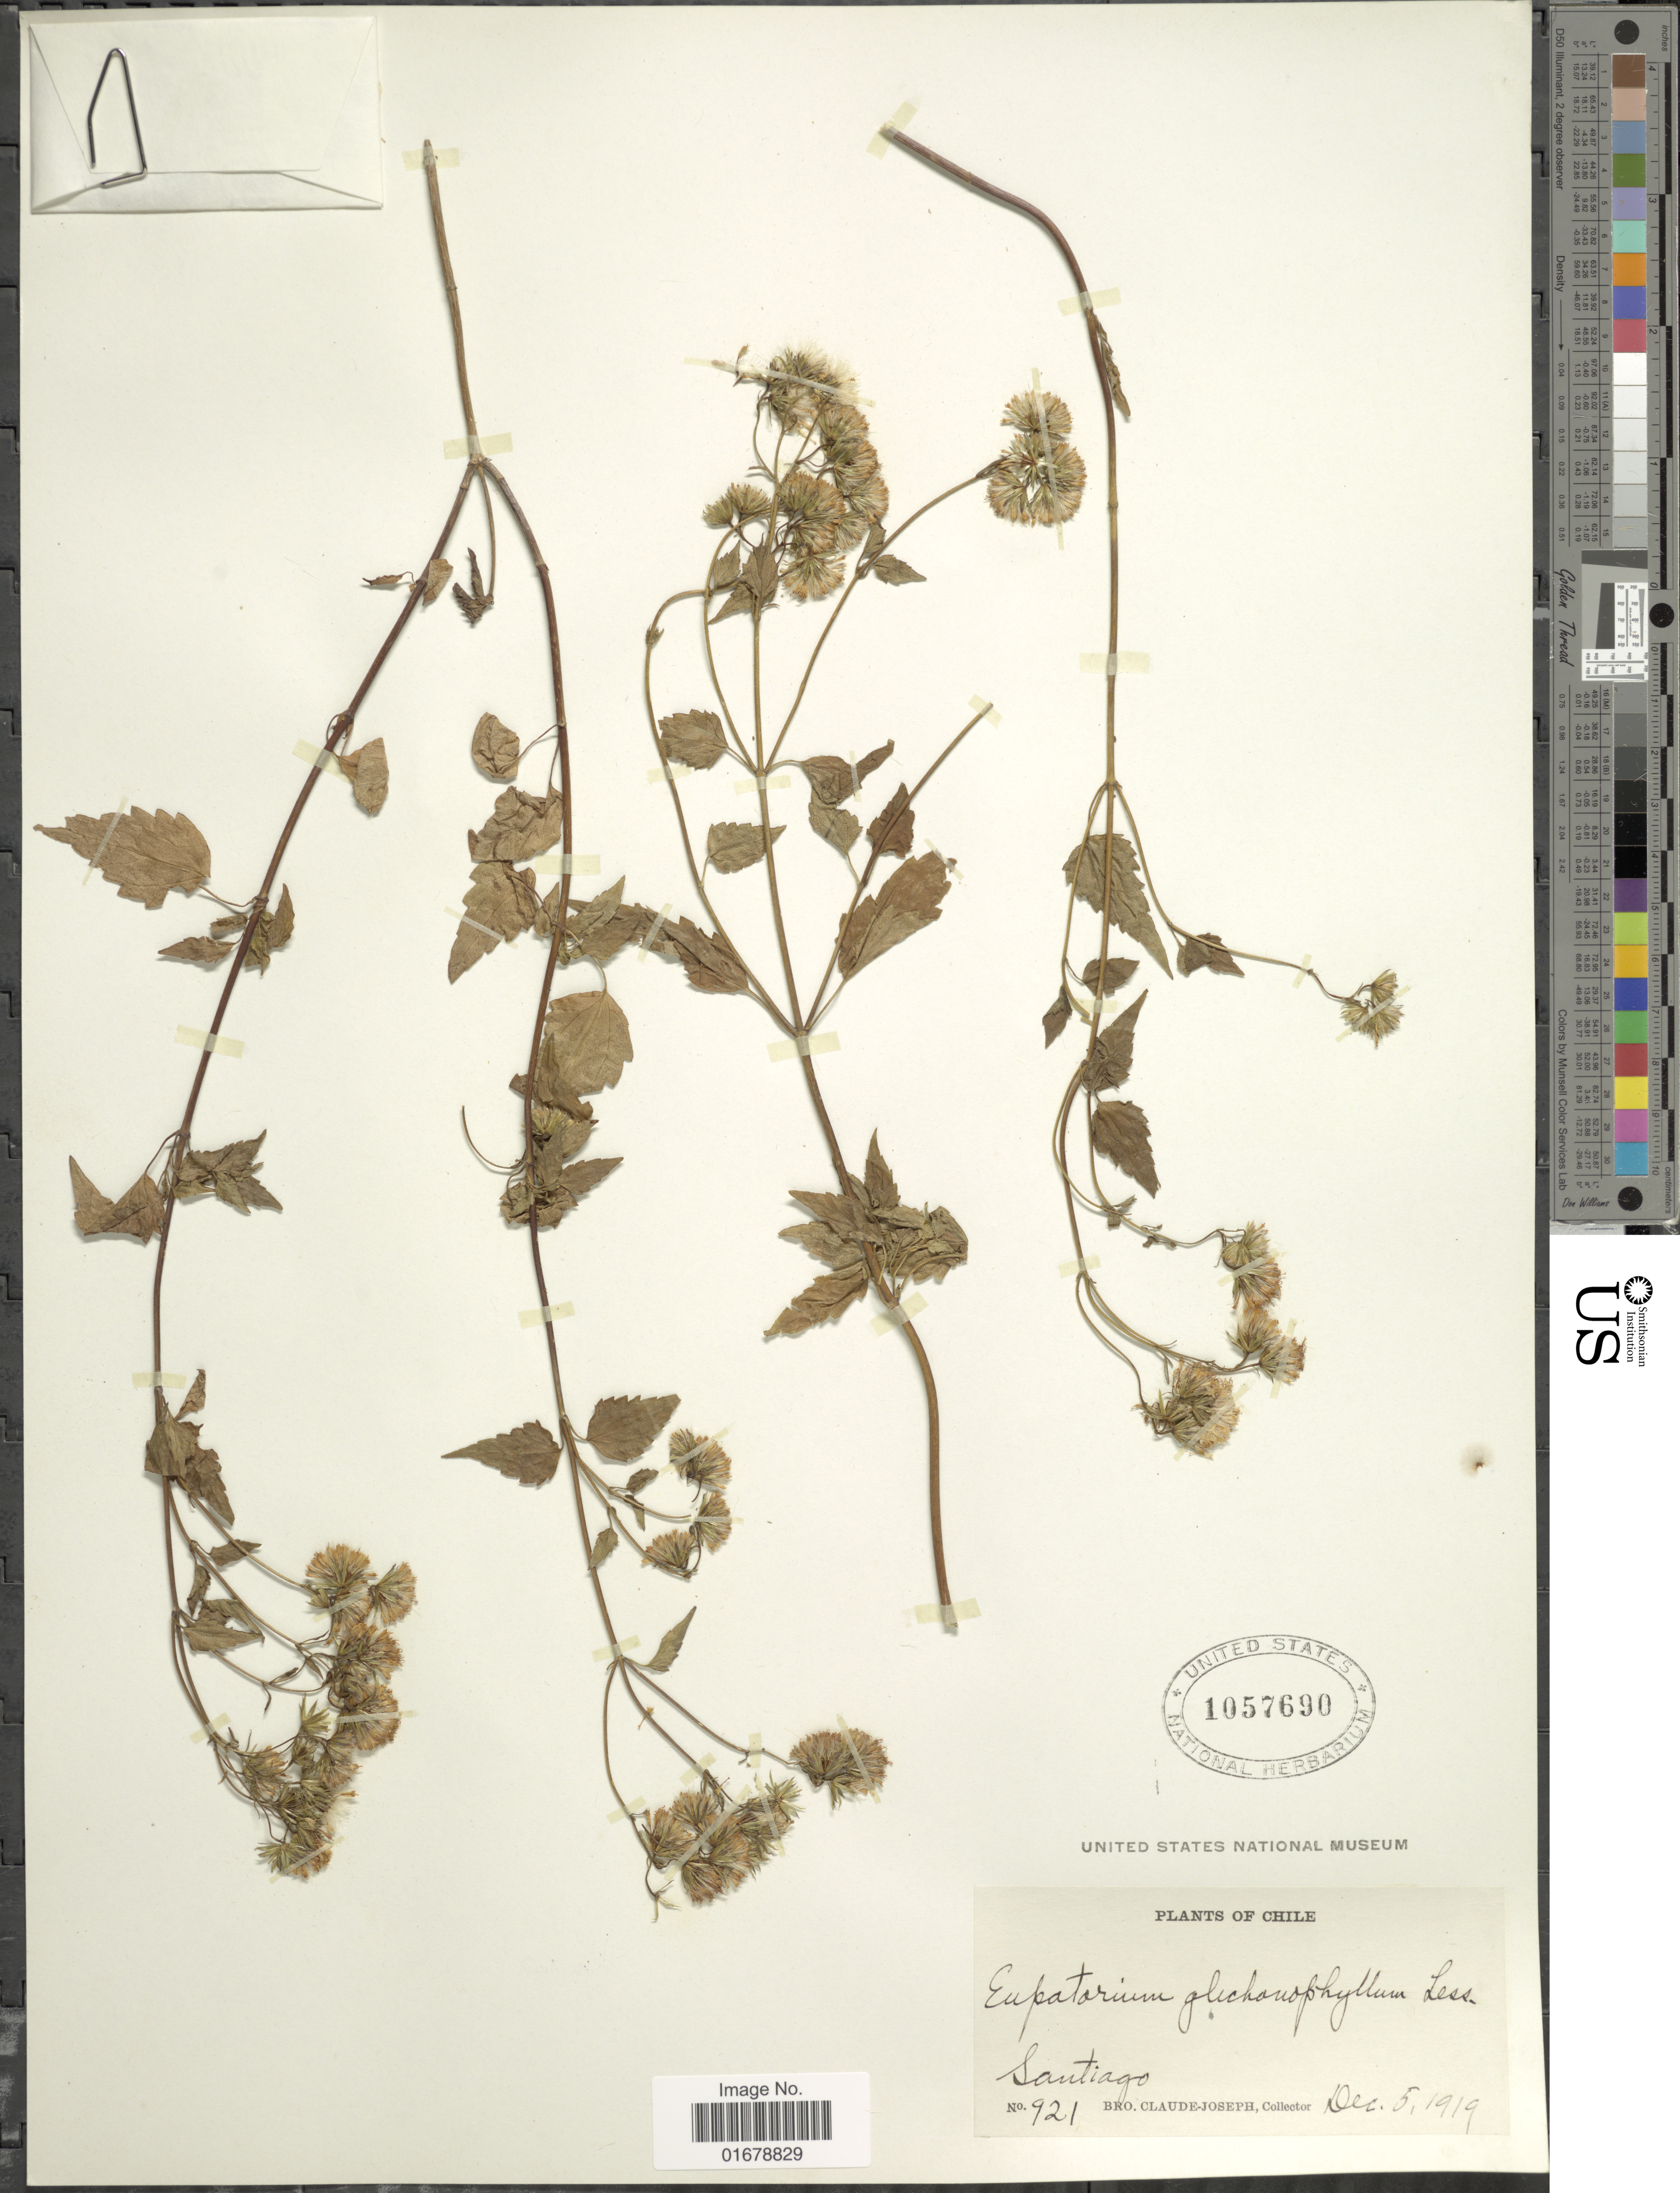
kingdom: Plantae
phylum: Tracheophyta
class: Magnoliopsida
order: Asterales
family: Asteraceae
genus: Ageratina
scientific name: Ageratina glechonophylla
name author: (Less.) R.M. King & H. Rob.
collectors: Bro. Claude-Joseph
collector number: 921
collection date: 1919-12-05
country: Chile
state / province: Región Metropolitana (RM)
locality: Chile. Santiago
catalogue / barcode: US 1057690